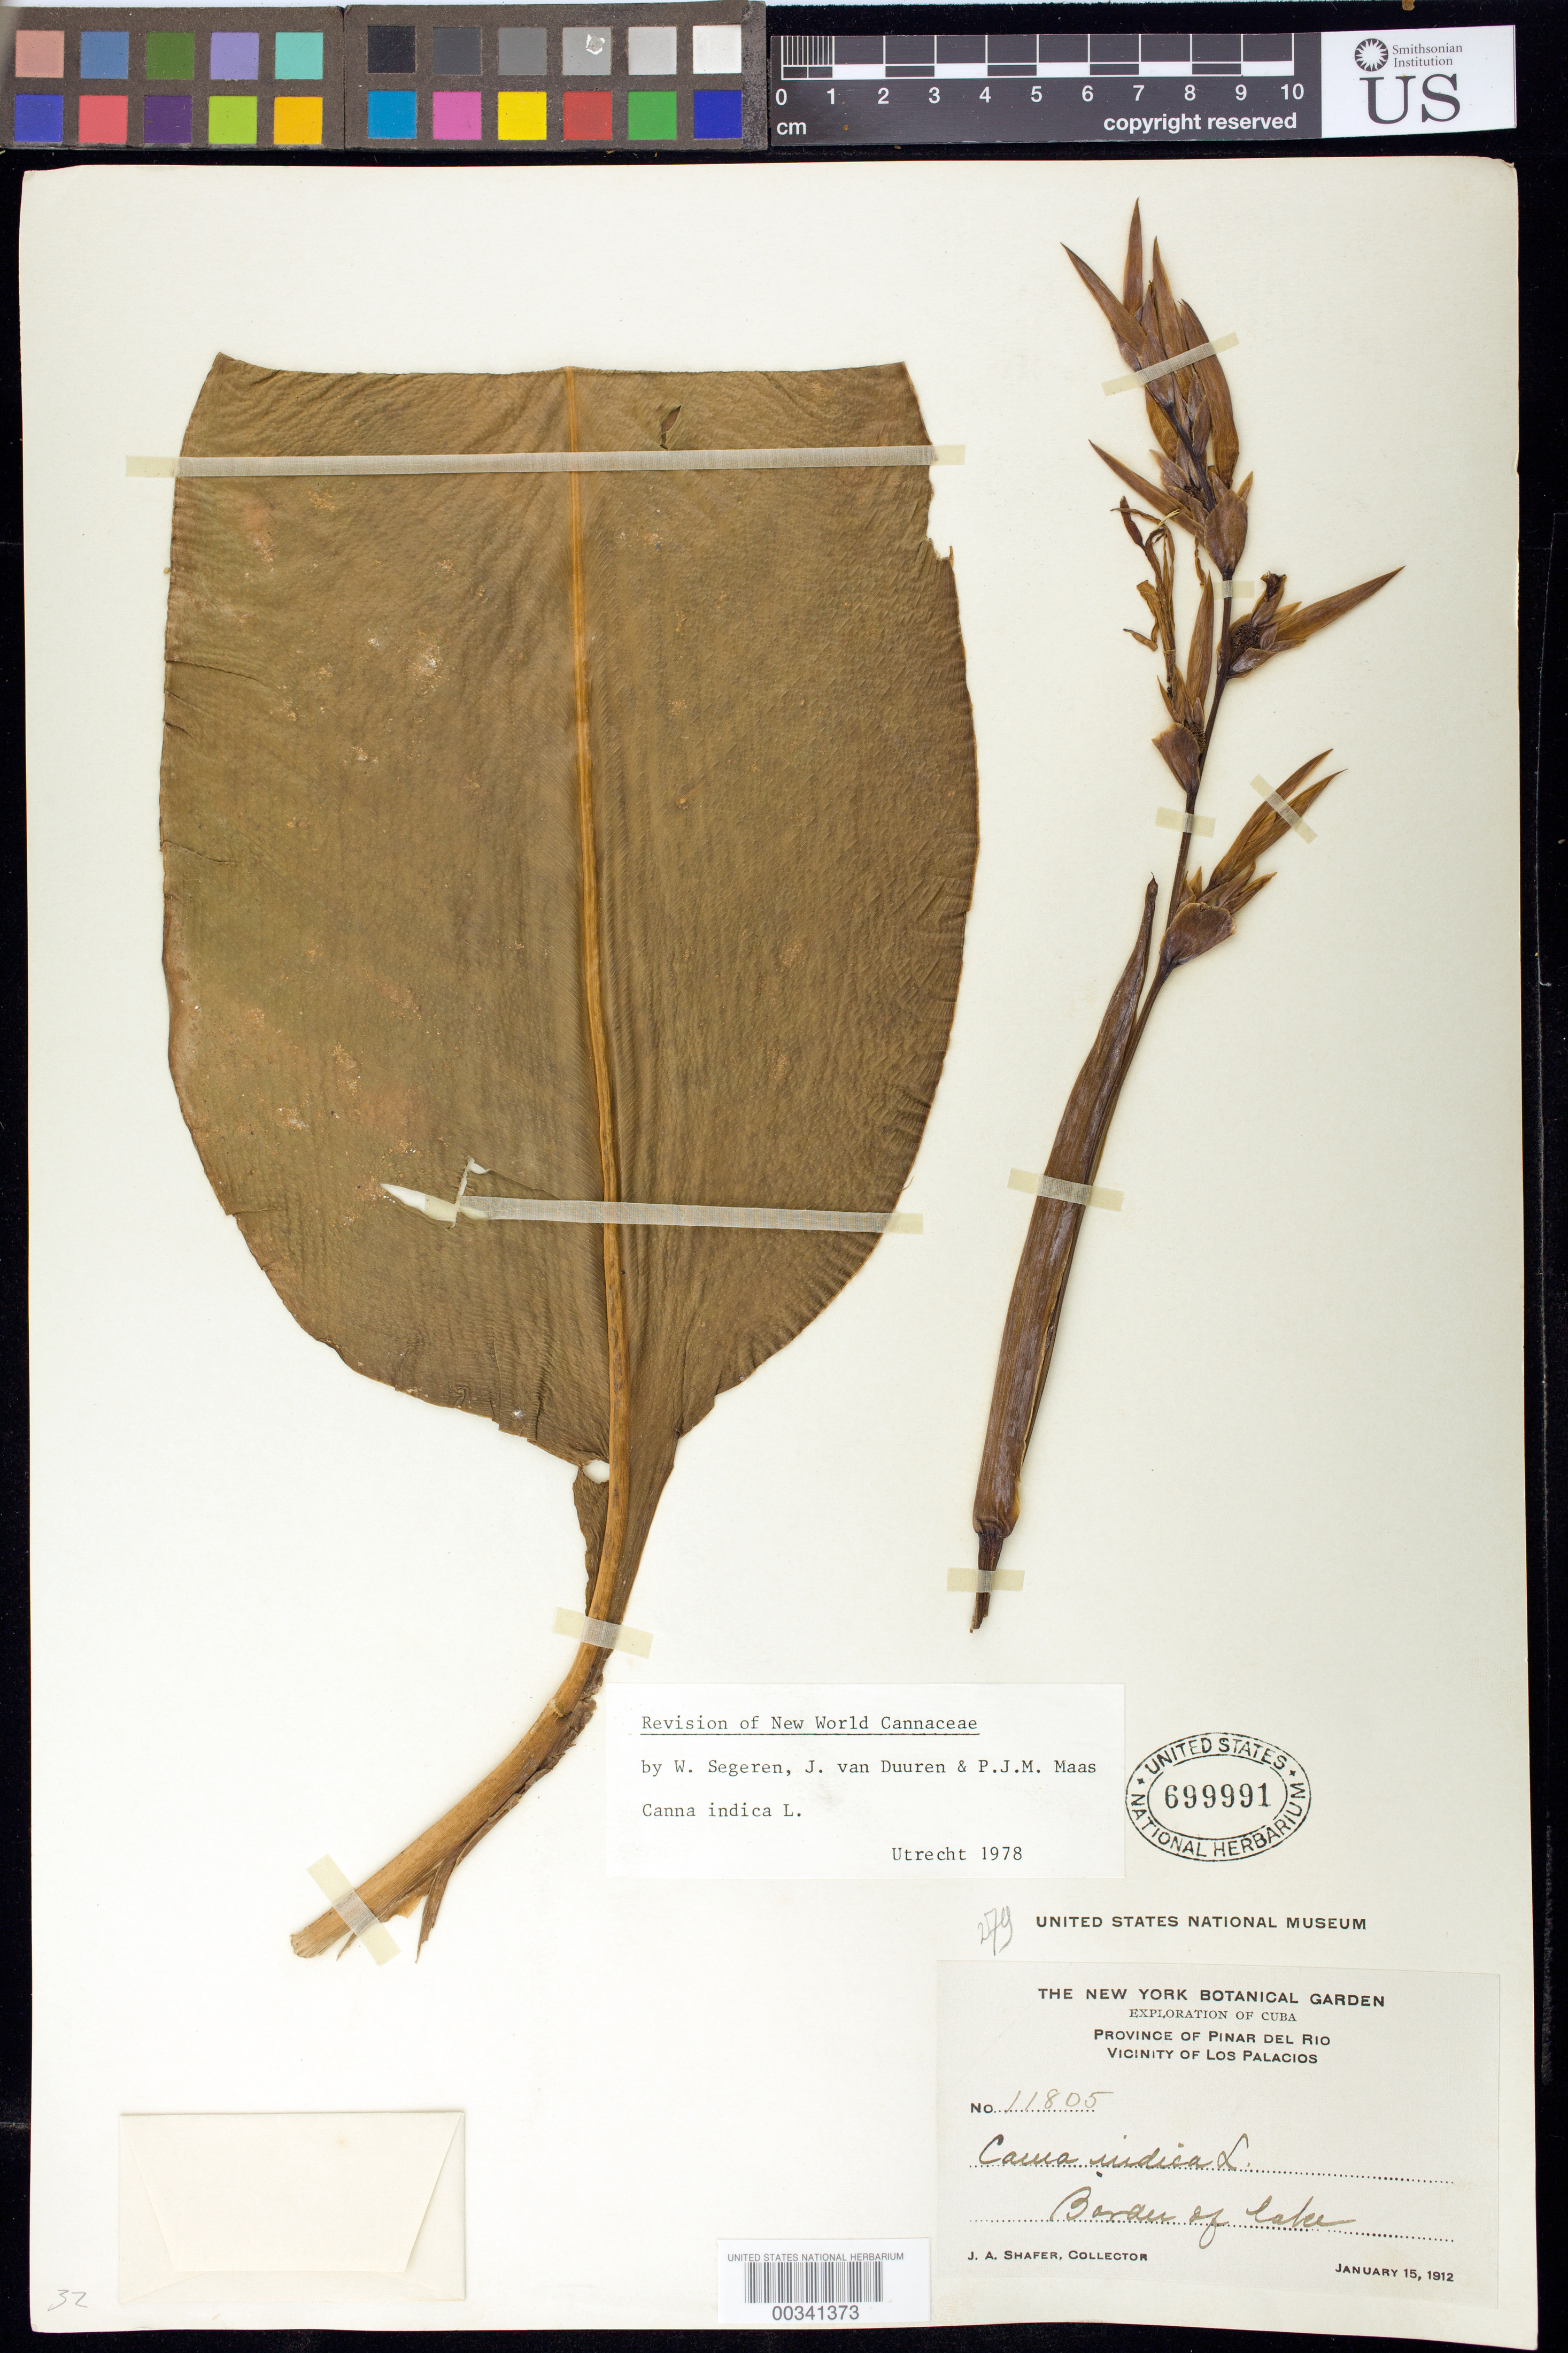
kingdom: Plantae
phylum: Tracheophyta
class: Liliopsida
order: Zingiberales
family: Cannaceae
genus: Canna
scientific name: Canna indica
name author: L.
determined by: Segeren, W.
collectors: J. A. Shafer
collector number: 11805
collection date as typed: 15 Jan 1912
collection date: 1912-01-15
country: Cuba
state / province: Pinar del Río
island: Greater Antilles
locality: Vicinity of los palacios, border of lake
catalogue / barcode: US 699991